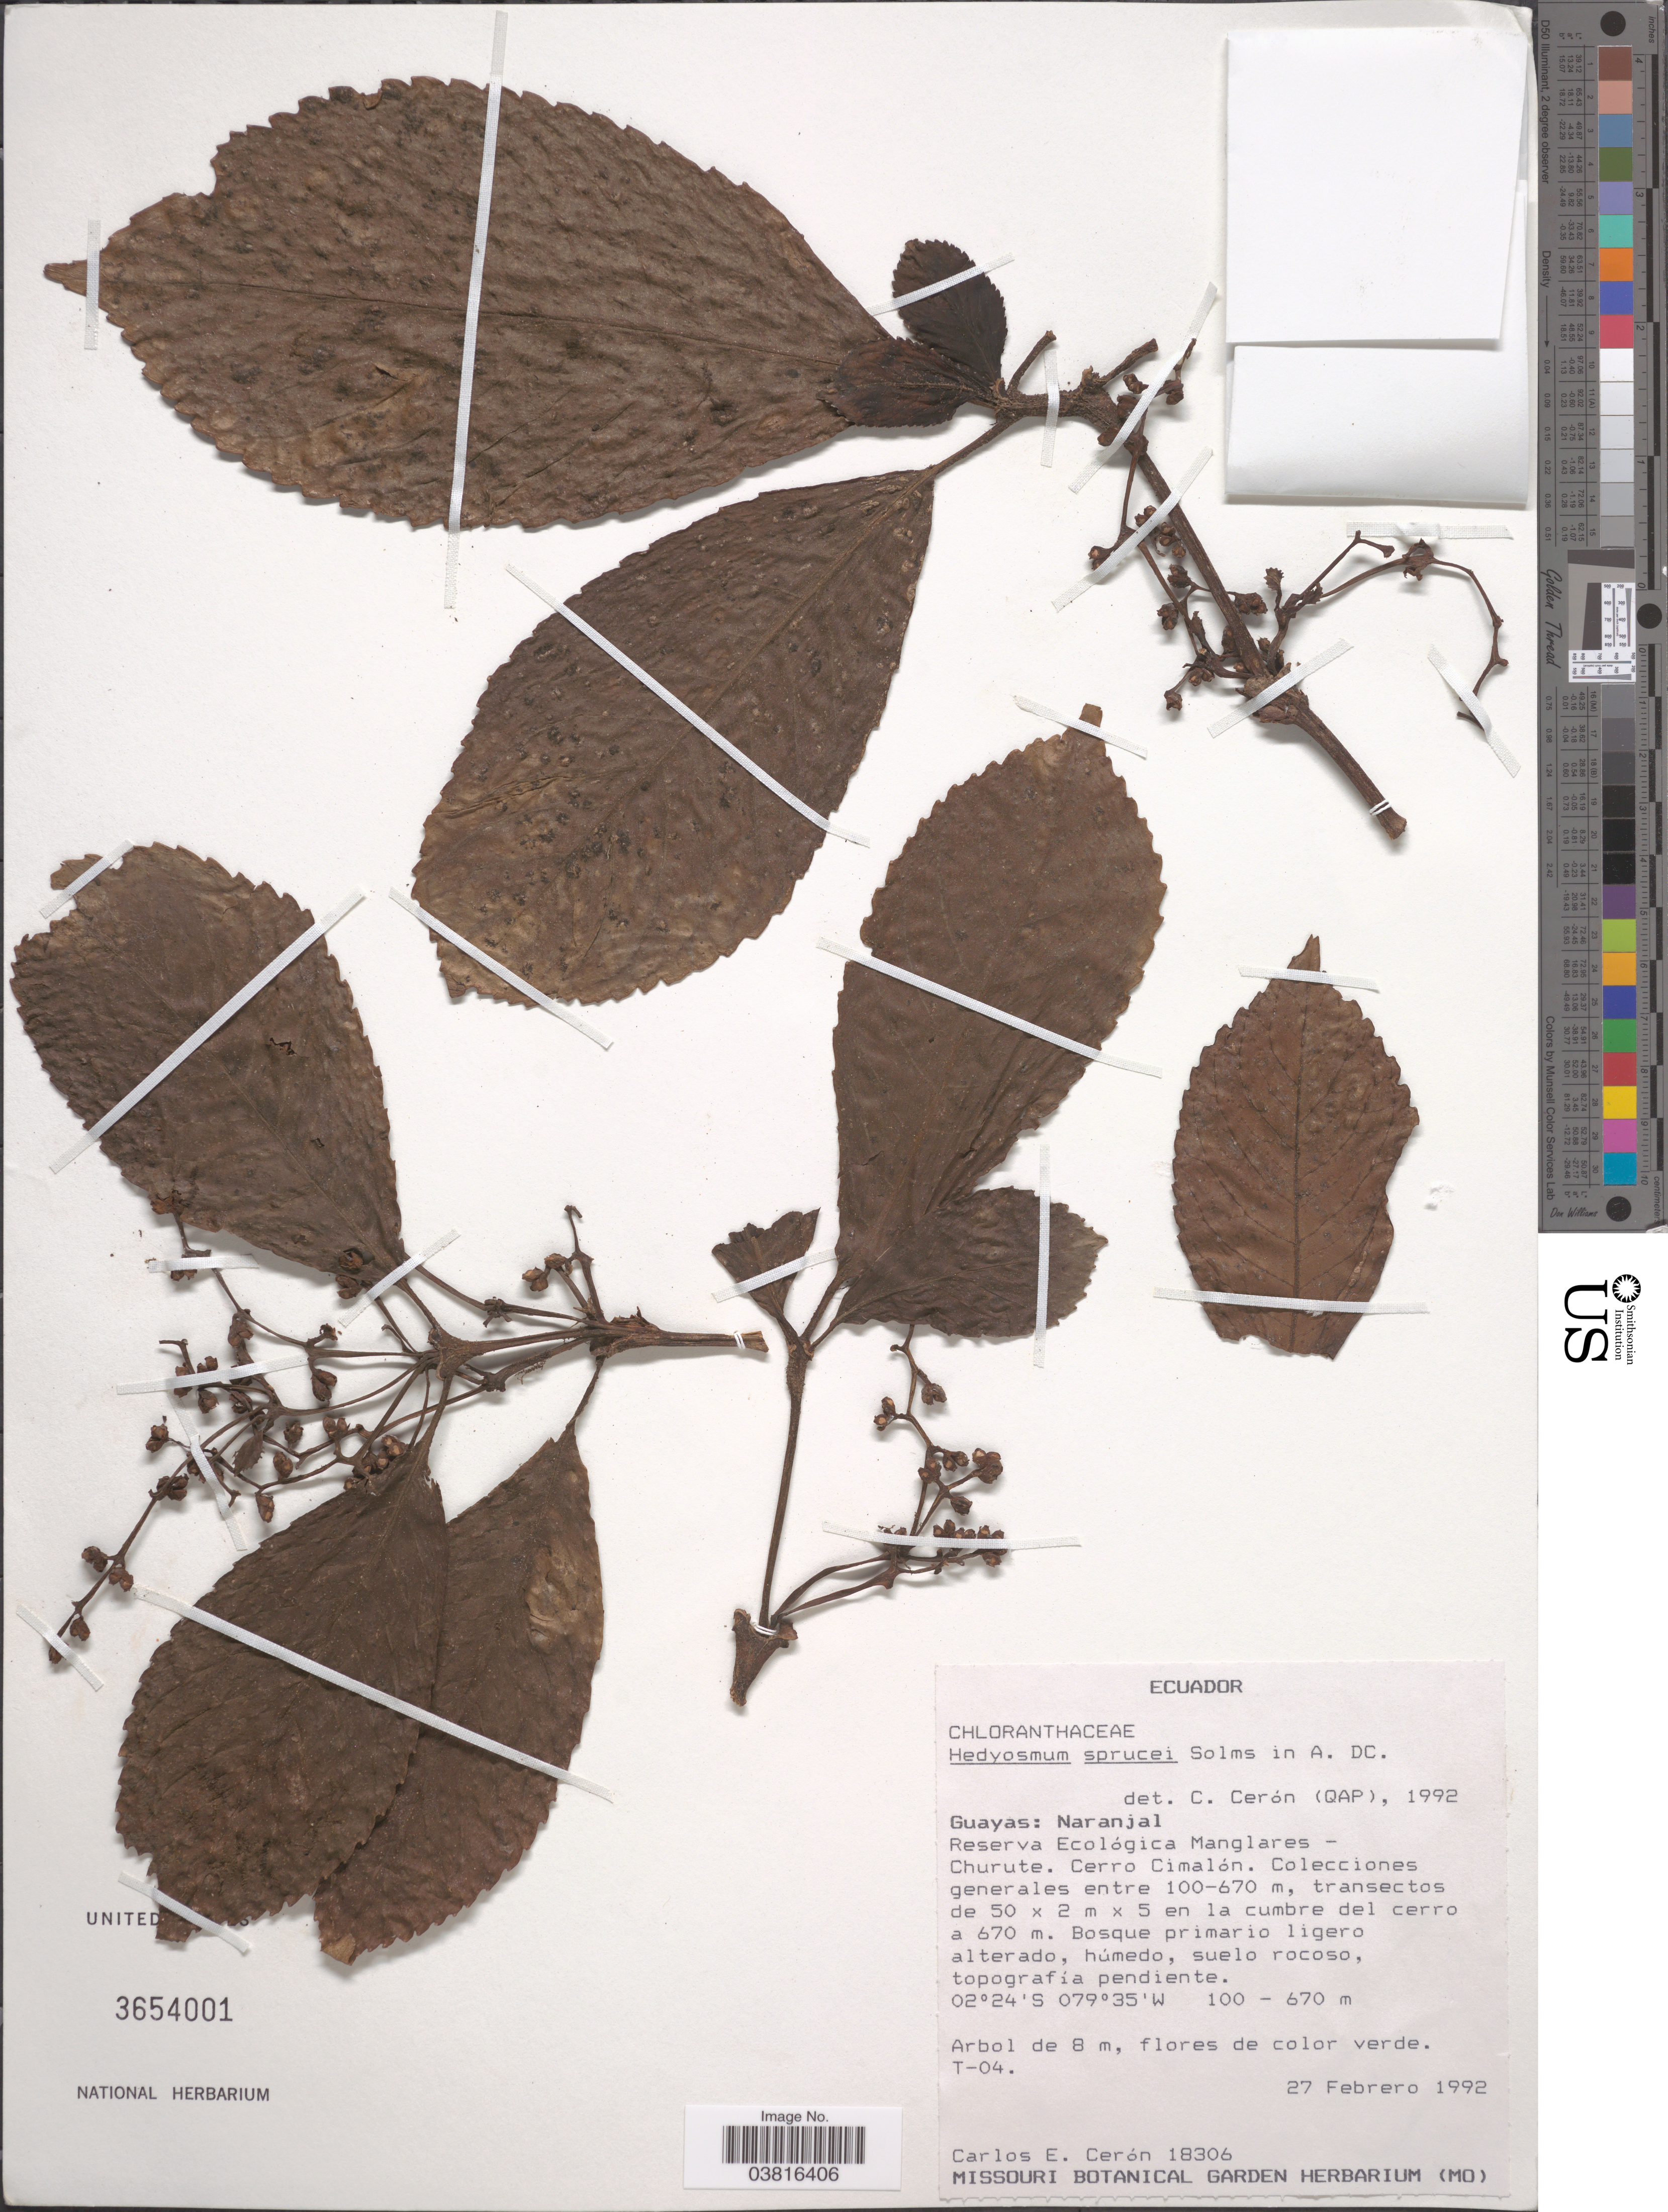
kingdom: Plantae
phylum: Tracheophyta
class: Magnoliopsida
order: Chloranthales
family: Chloranthaceae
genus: Hedyosmum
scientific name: Hedyosmum sprucei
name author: Solms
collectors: C. E. Cerón M.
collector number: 18306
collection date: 1992-02-27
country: Ecuador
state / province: Guayas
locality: Naranjal. Reserva Ecológica Manglares - Churute. Cerro Cimalón.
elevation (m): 100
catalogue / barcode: US 3654001